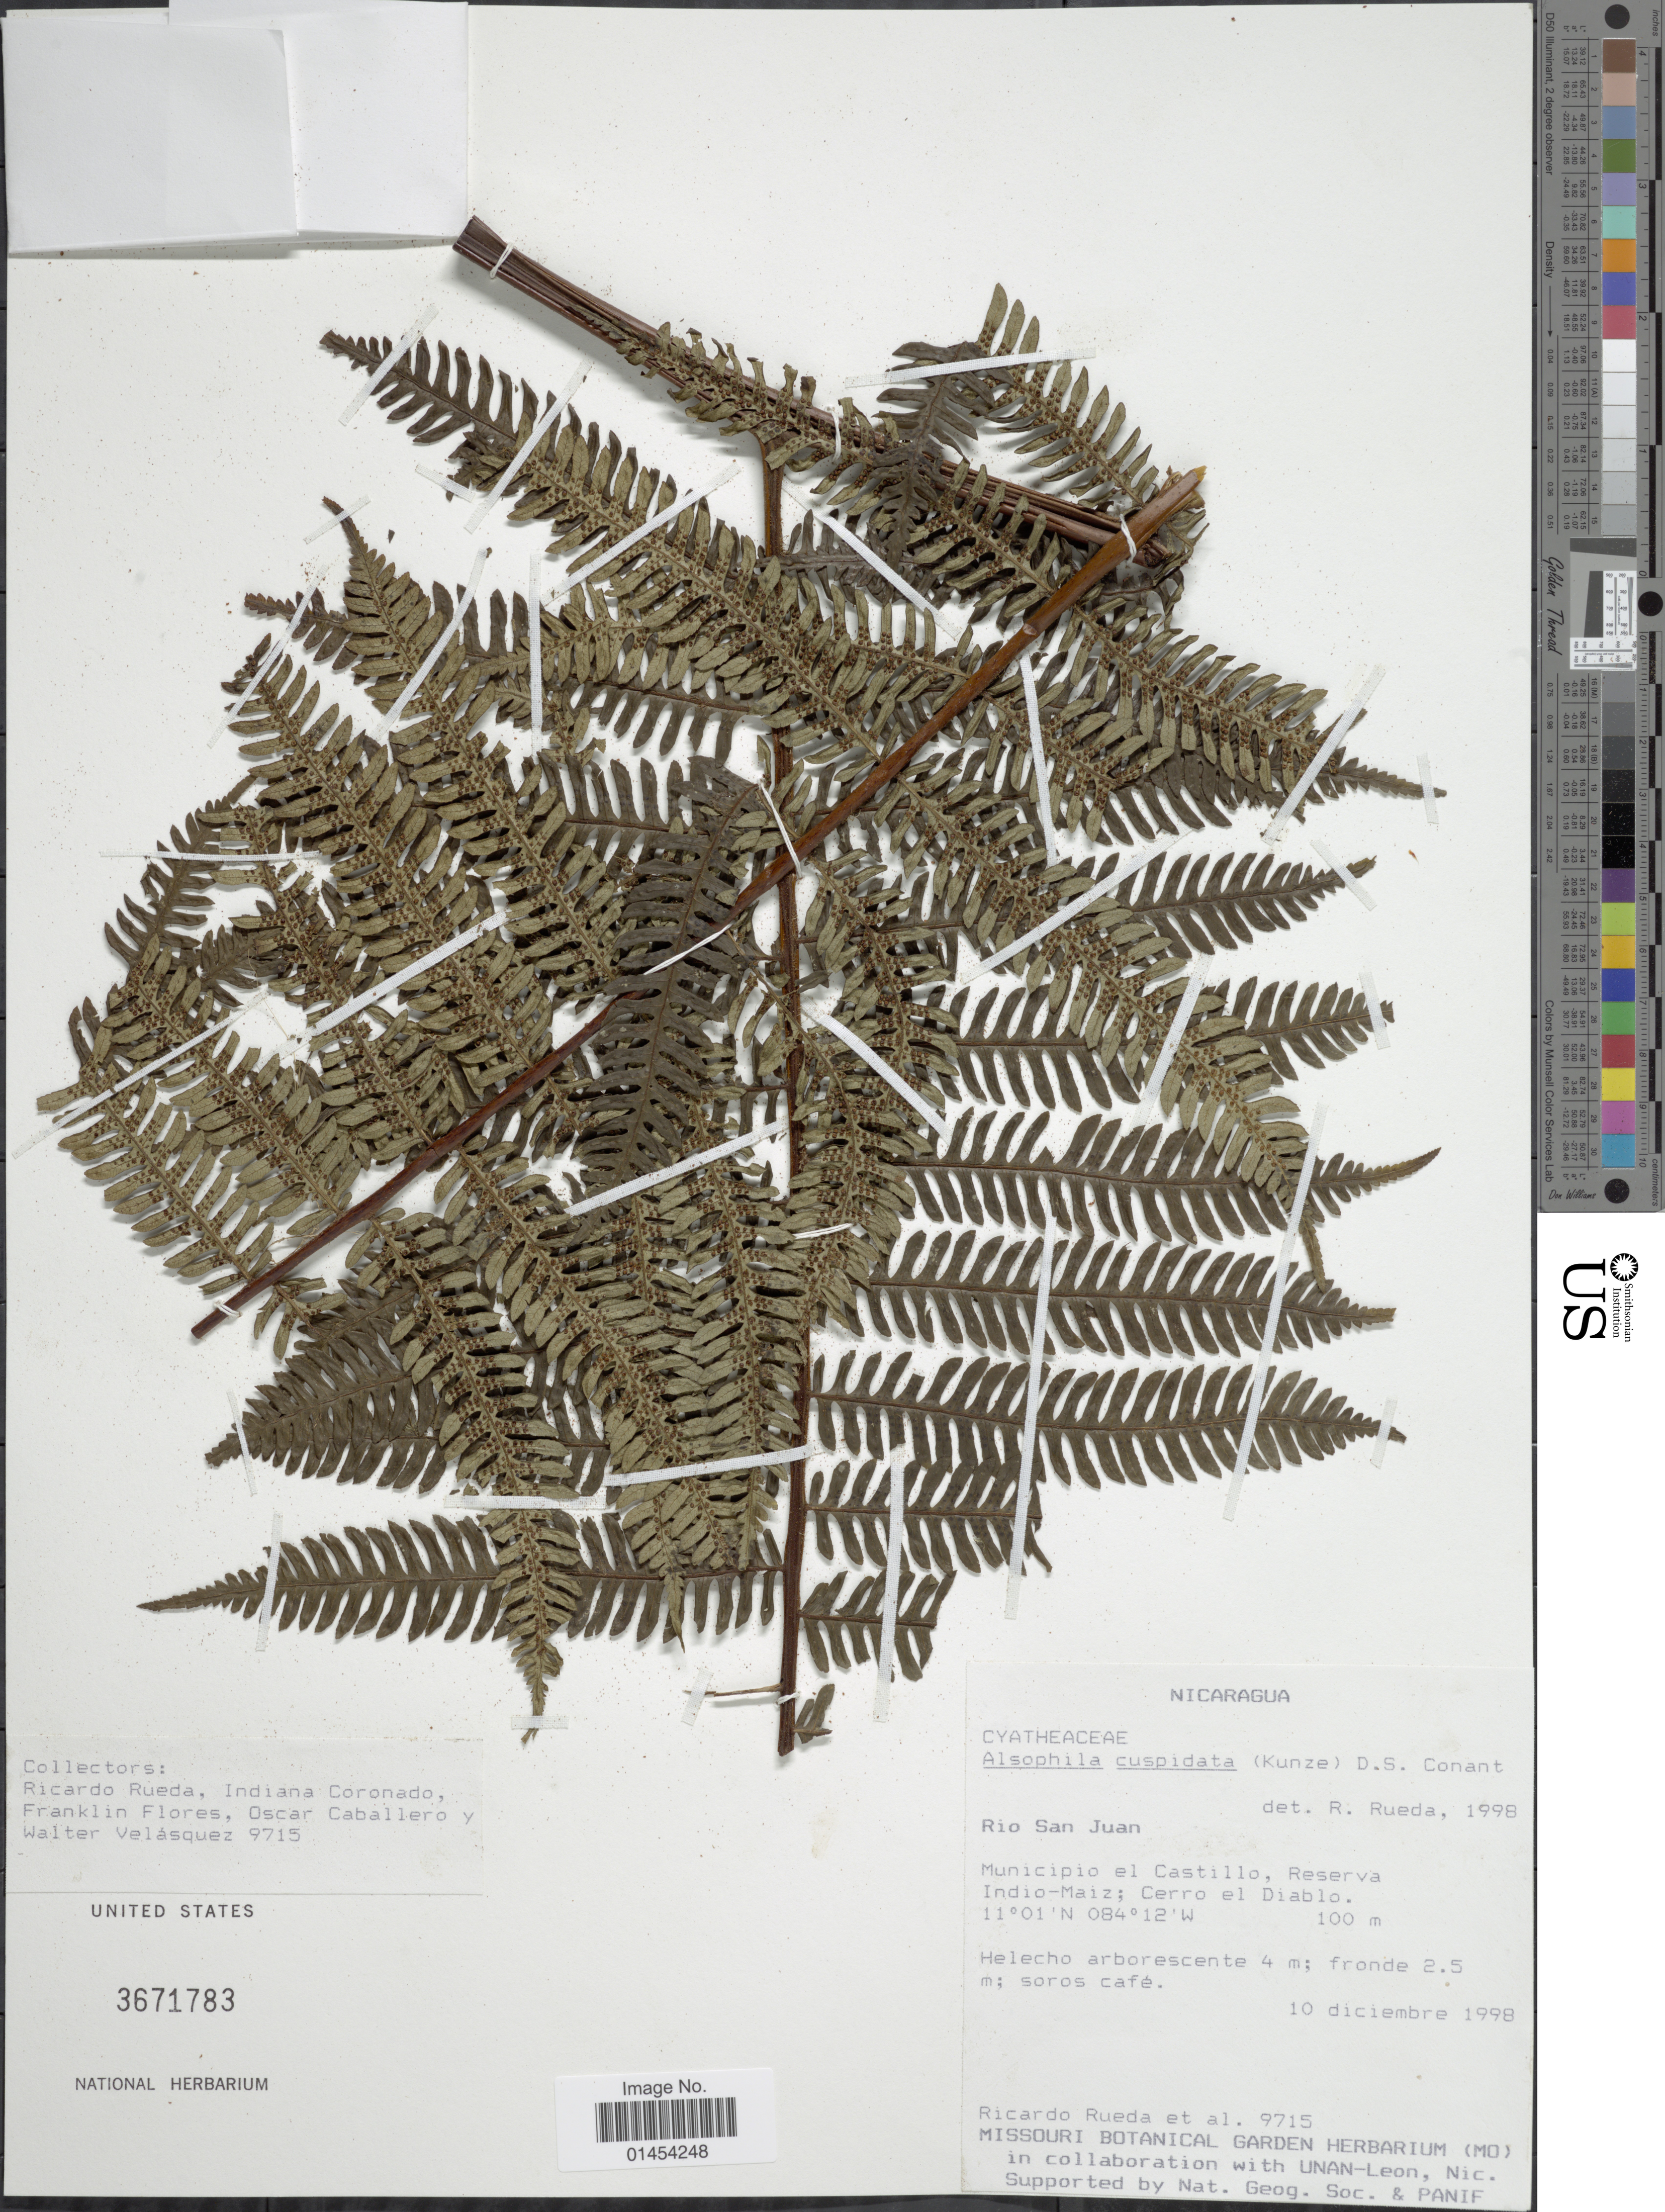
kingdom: Plantae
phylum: Tracheophyta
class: Polypodiopsida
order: Cyatheales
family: Cyatheaceae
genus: Alsophila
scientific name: Alsophila cuspidata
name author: (Kunze) D.S. Conant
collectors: R. Rueda & et al.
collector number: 9715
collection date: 1998-12-10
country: Nicaragua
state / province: Rio San Juan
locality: Municipio el Castillo, Reserva Indio-Maiz; Cerro el Diablo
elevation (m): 100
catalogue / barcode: US 3671783